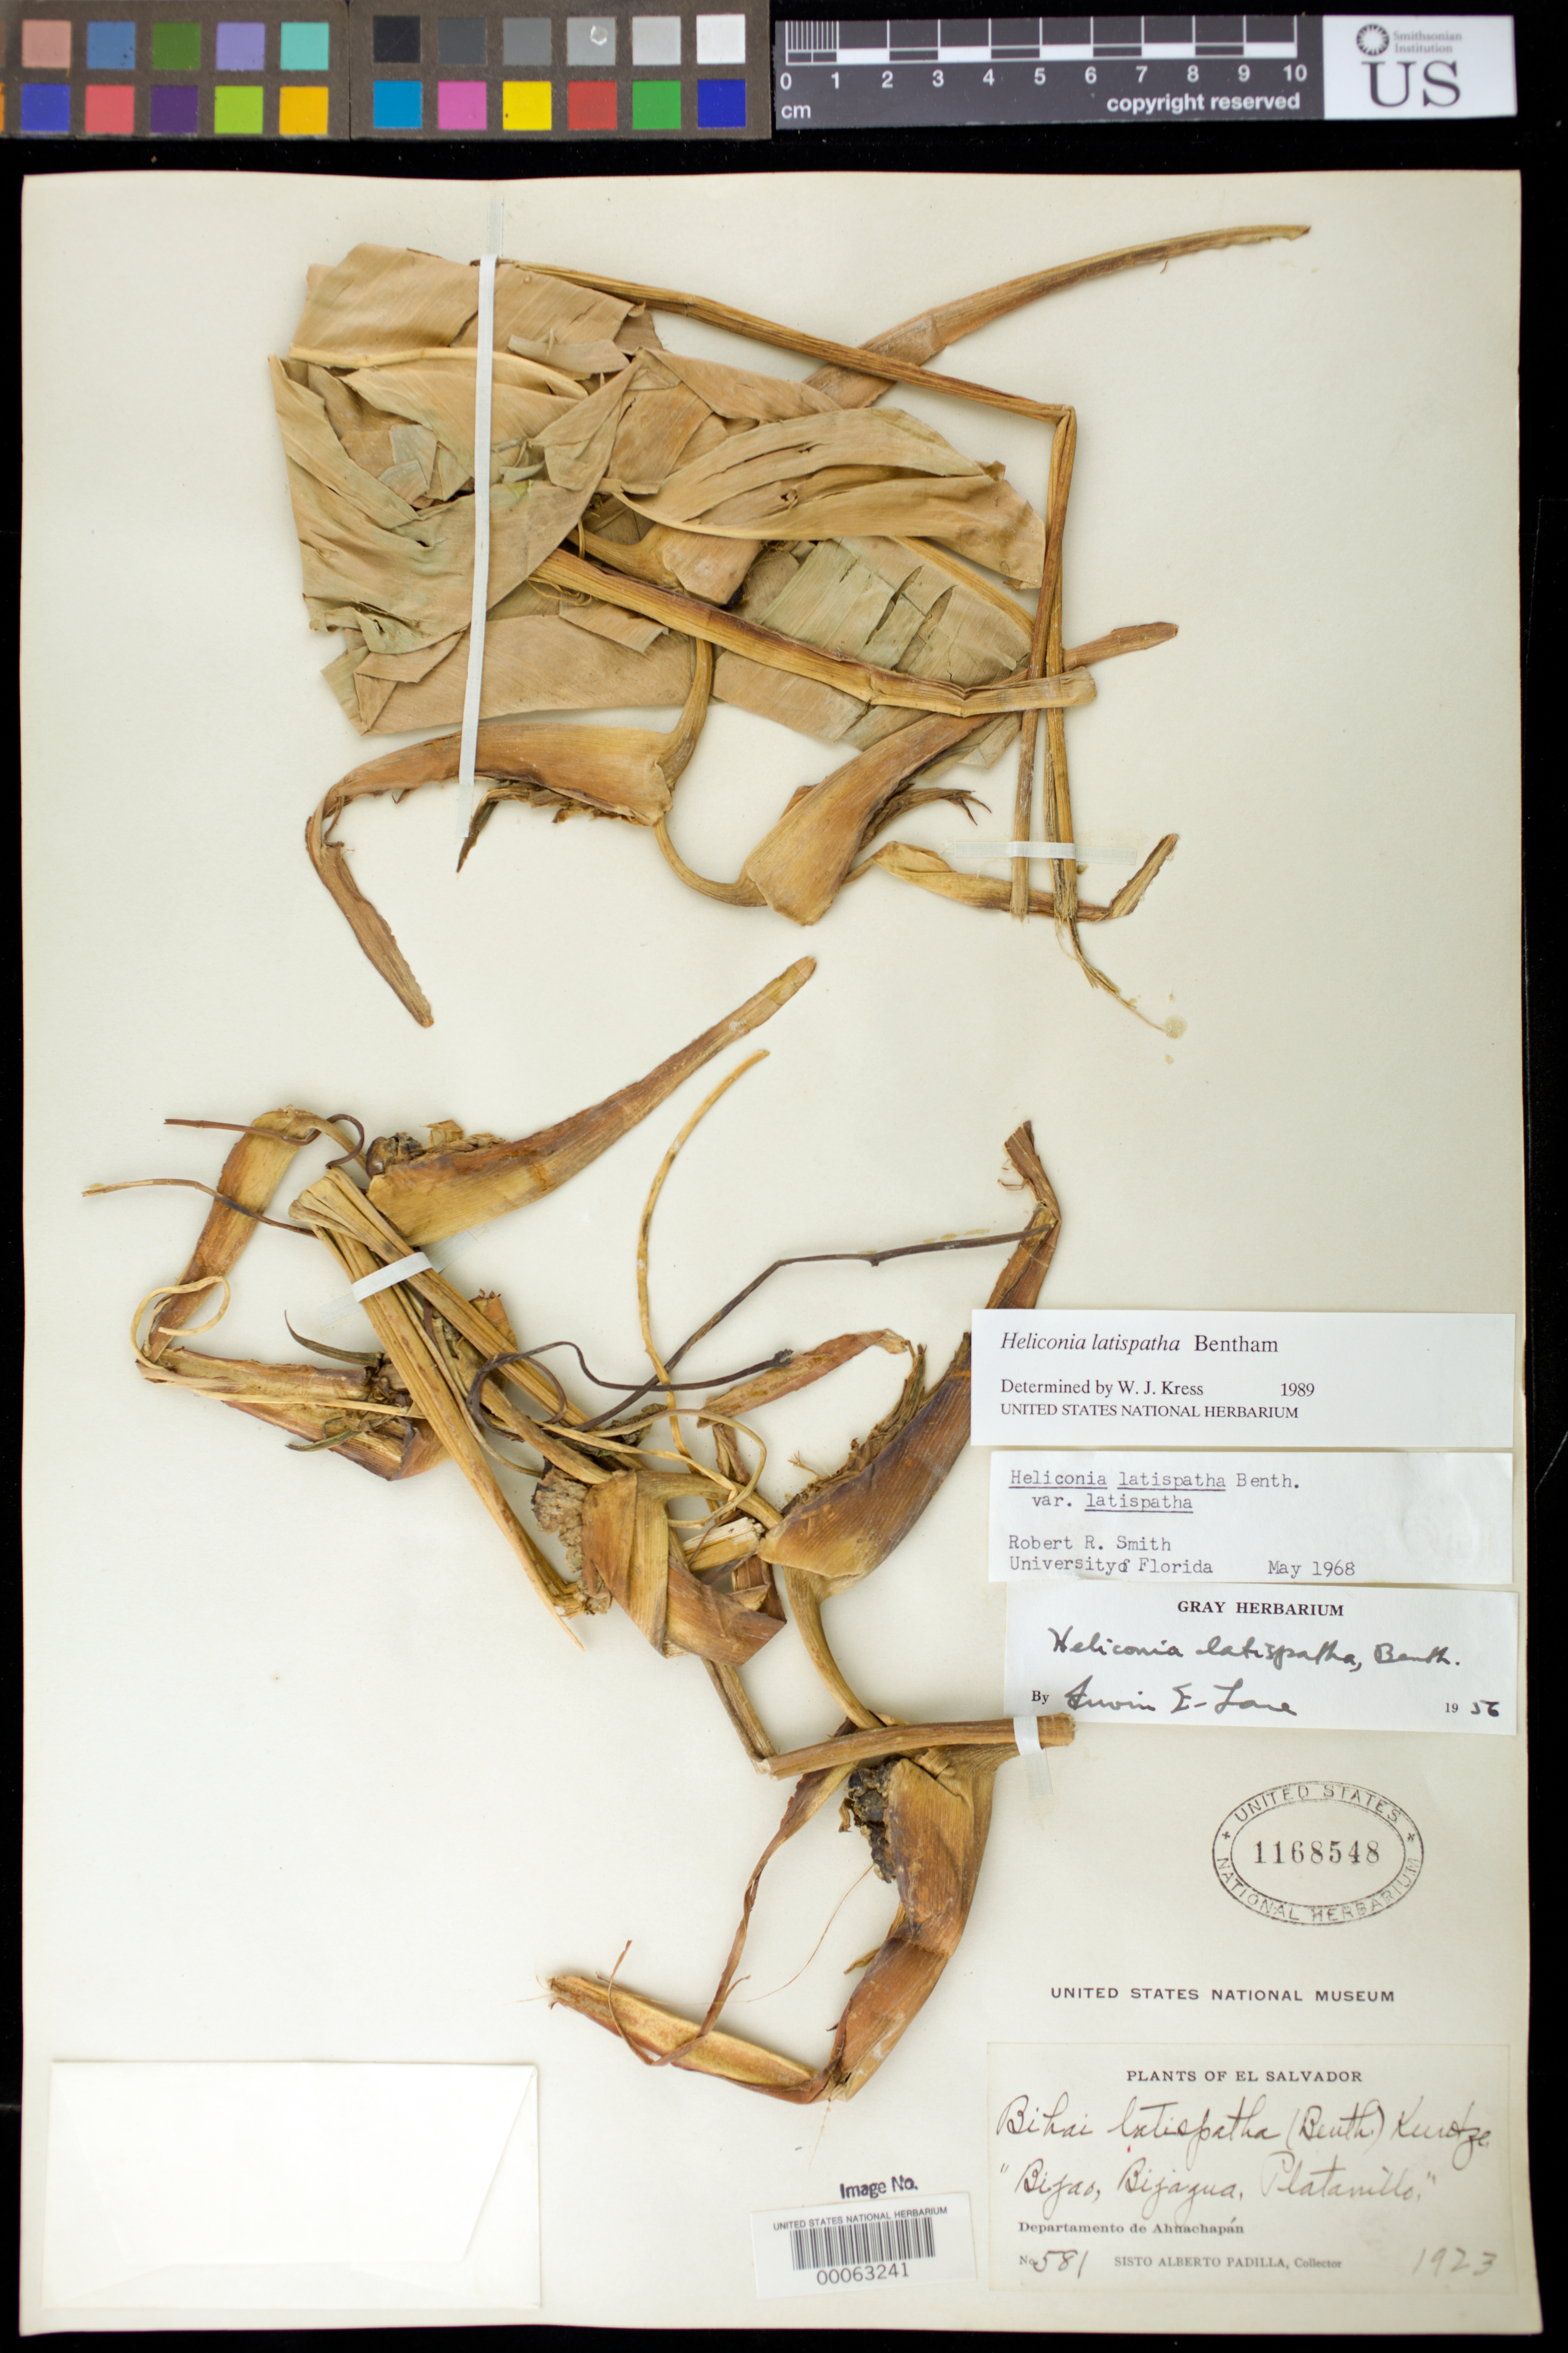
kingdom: Plantae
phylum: Tracheophyta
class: Liliopsida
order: Zingiberales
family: Heliconiaceae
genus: Heliconia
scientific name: Heliconia latispatha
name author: Benth.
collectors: S. A. Padilla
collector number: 581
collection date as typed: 1923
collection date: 1923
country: El Salvador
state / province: Ahuachapán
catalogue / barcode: US 1168548